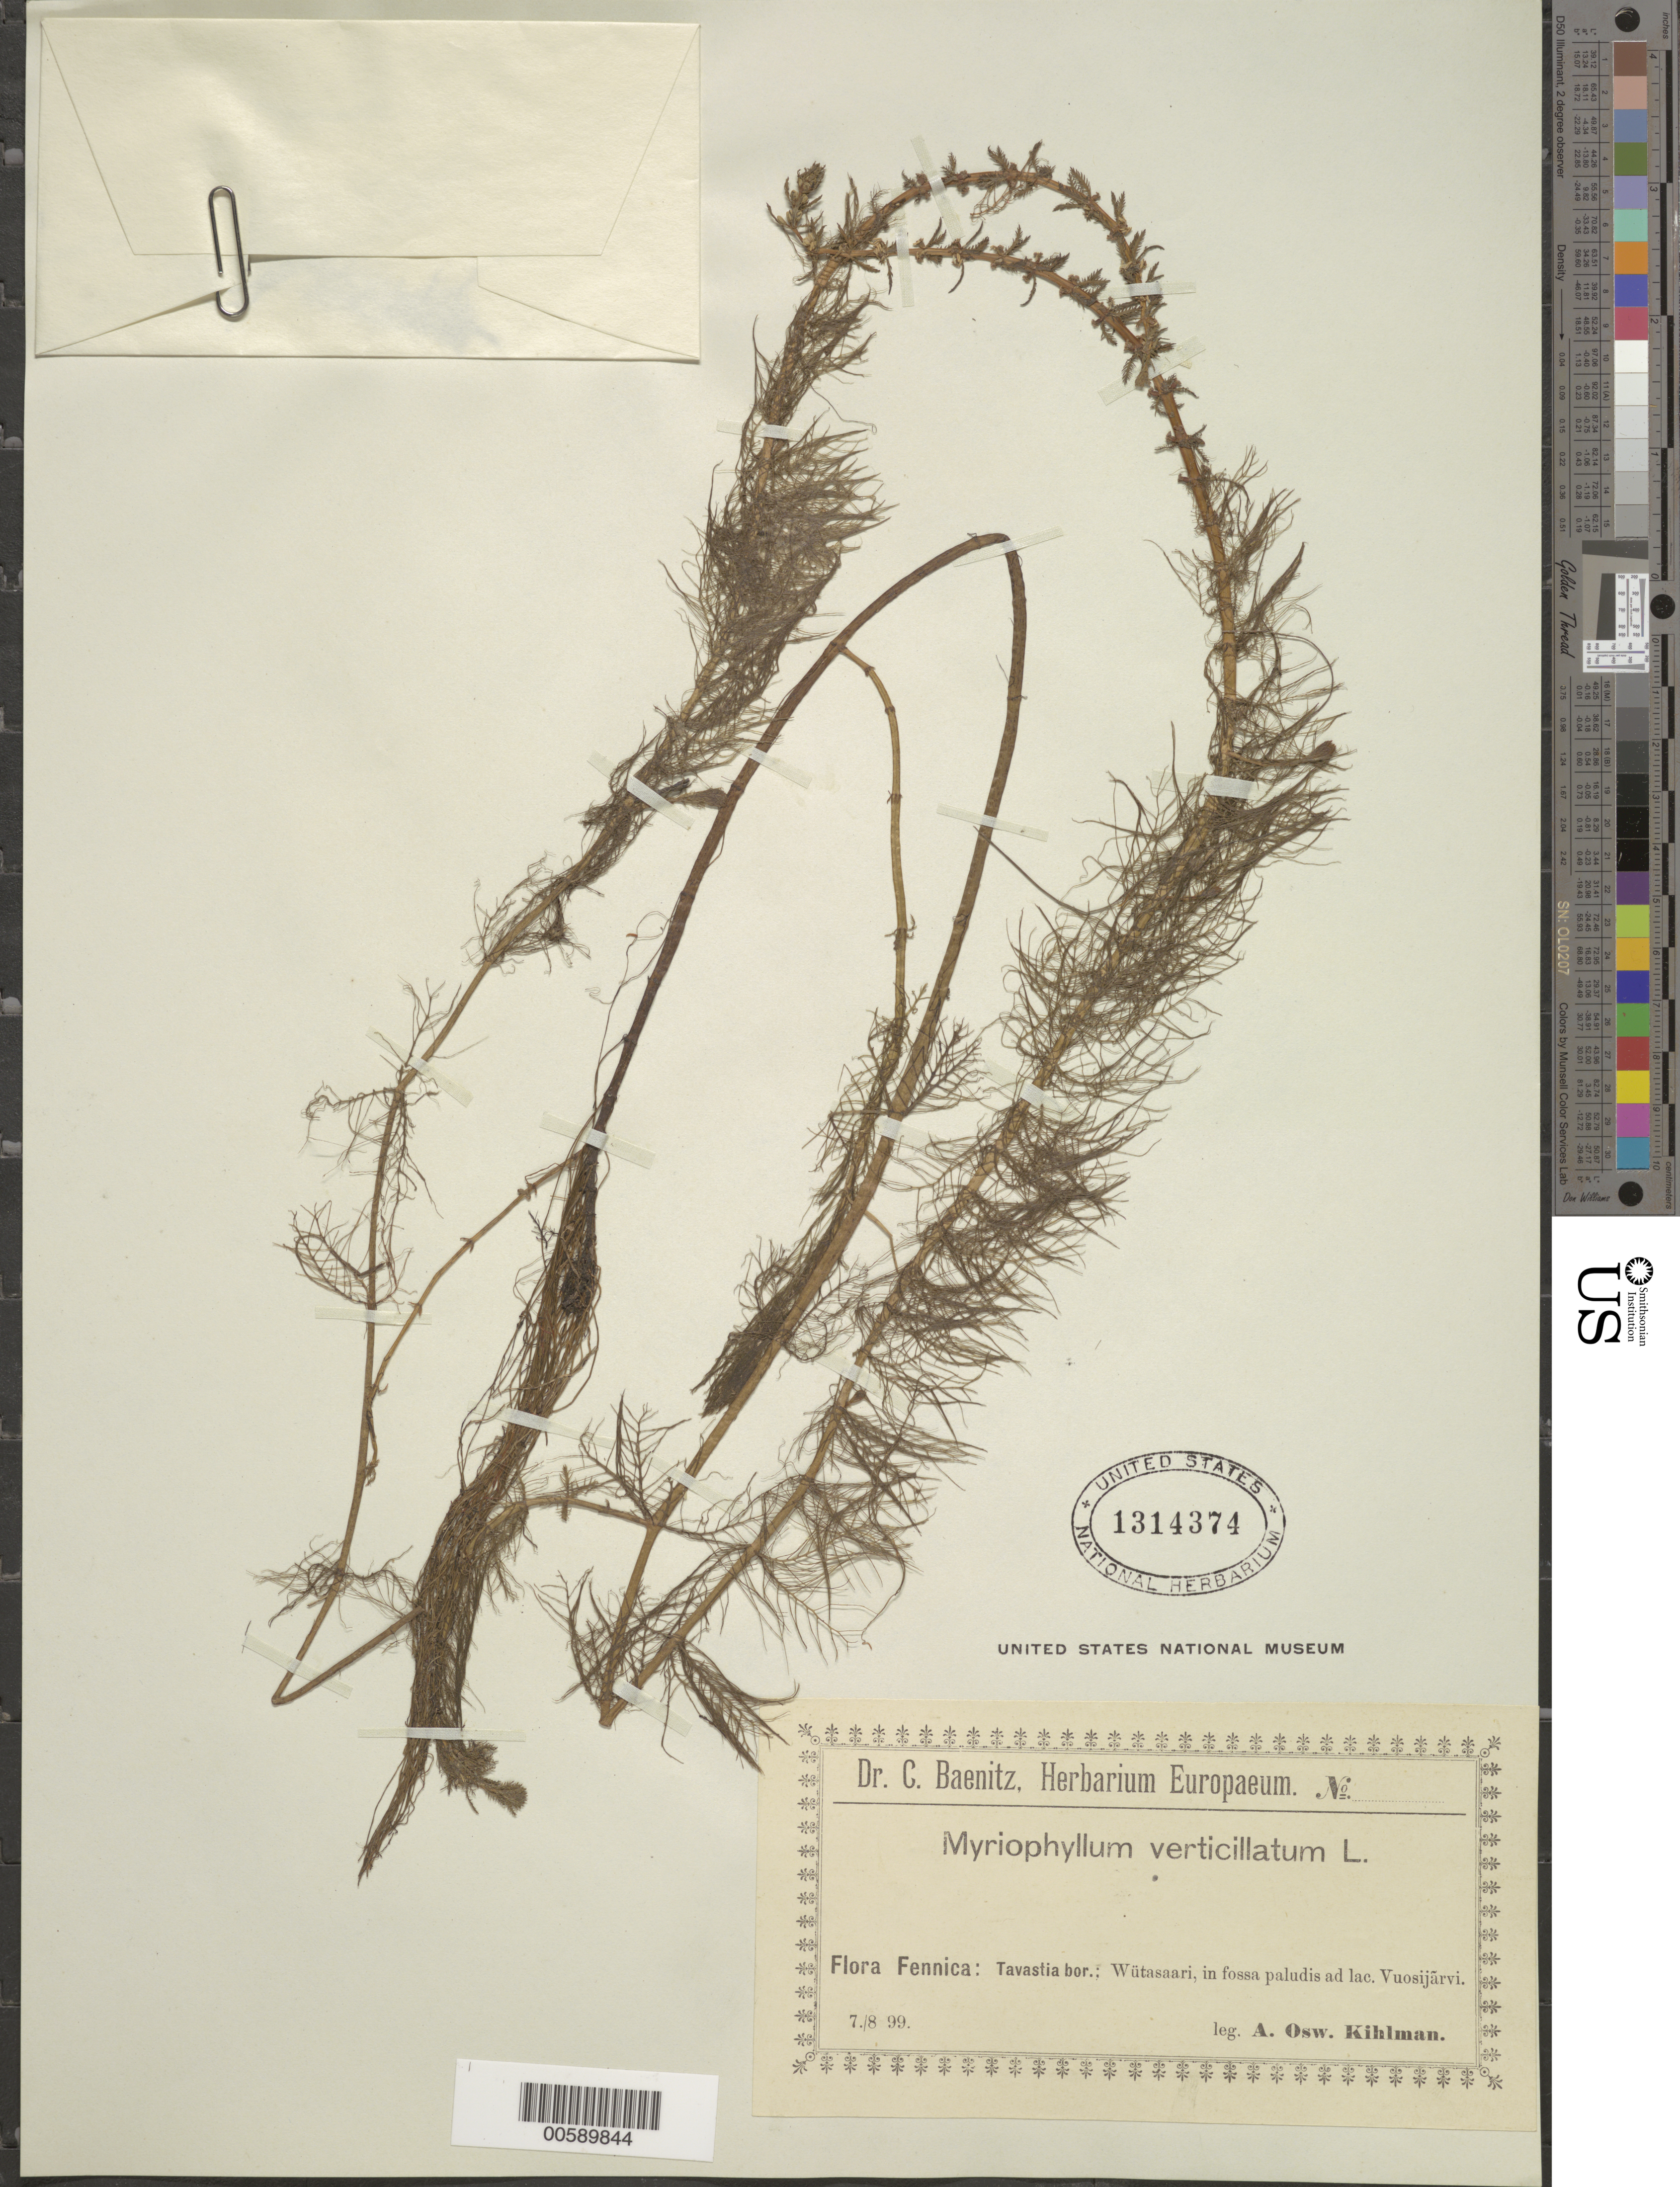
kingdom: Plantae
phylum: Tracheophyta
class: Magnoliopsida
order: Saxifragales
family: Haloragaceae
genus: Myriophyllum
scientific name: Myriophyllum verticillatum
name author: L.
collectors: A. Kihlman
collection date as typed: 07 Aug 1899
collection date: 1899-08-07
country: Finland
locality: Tavastia, Wutasaari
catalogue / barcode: US 1314374